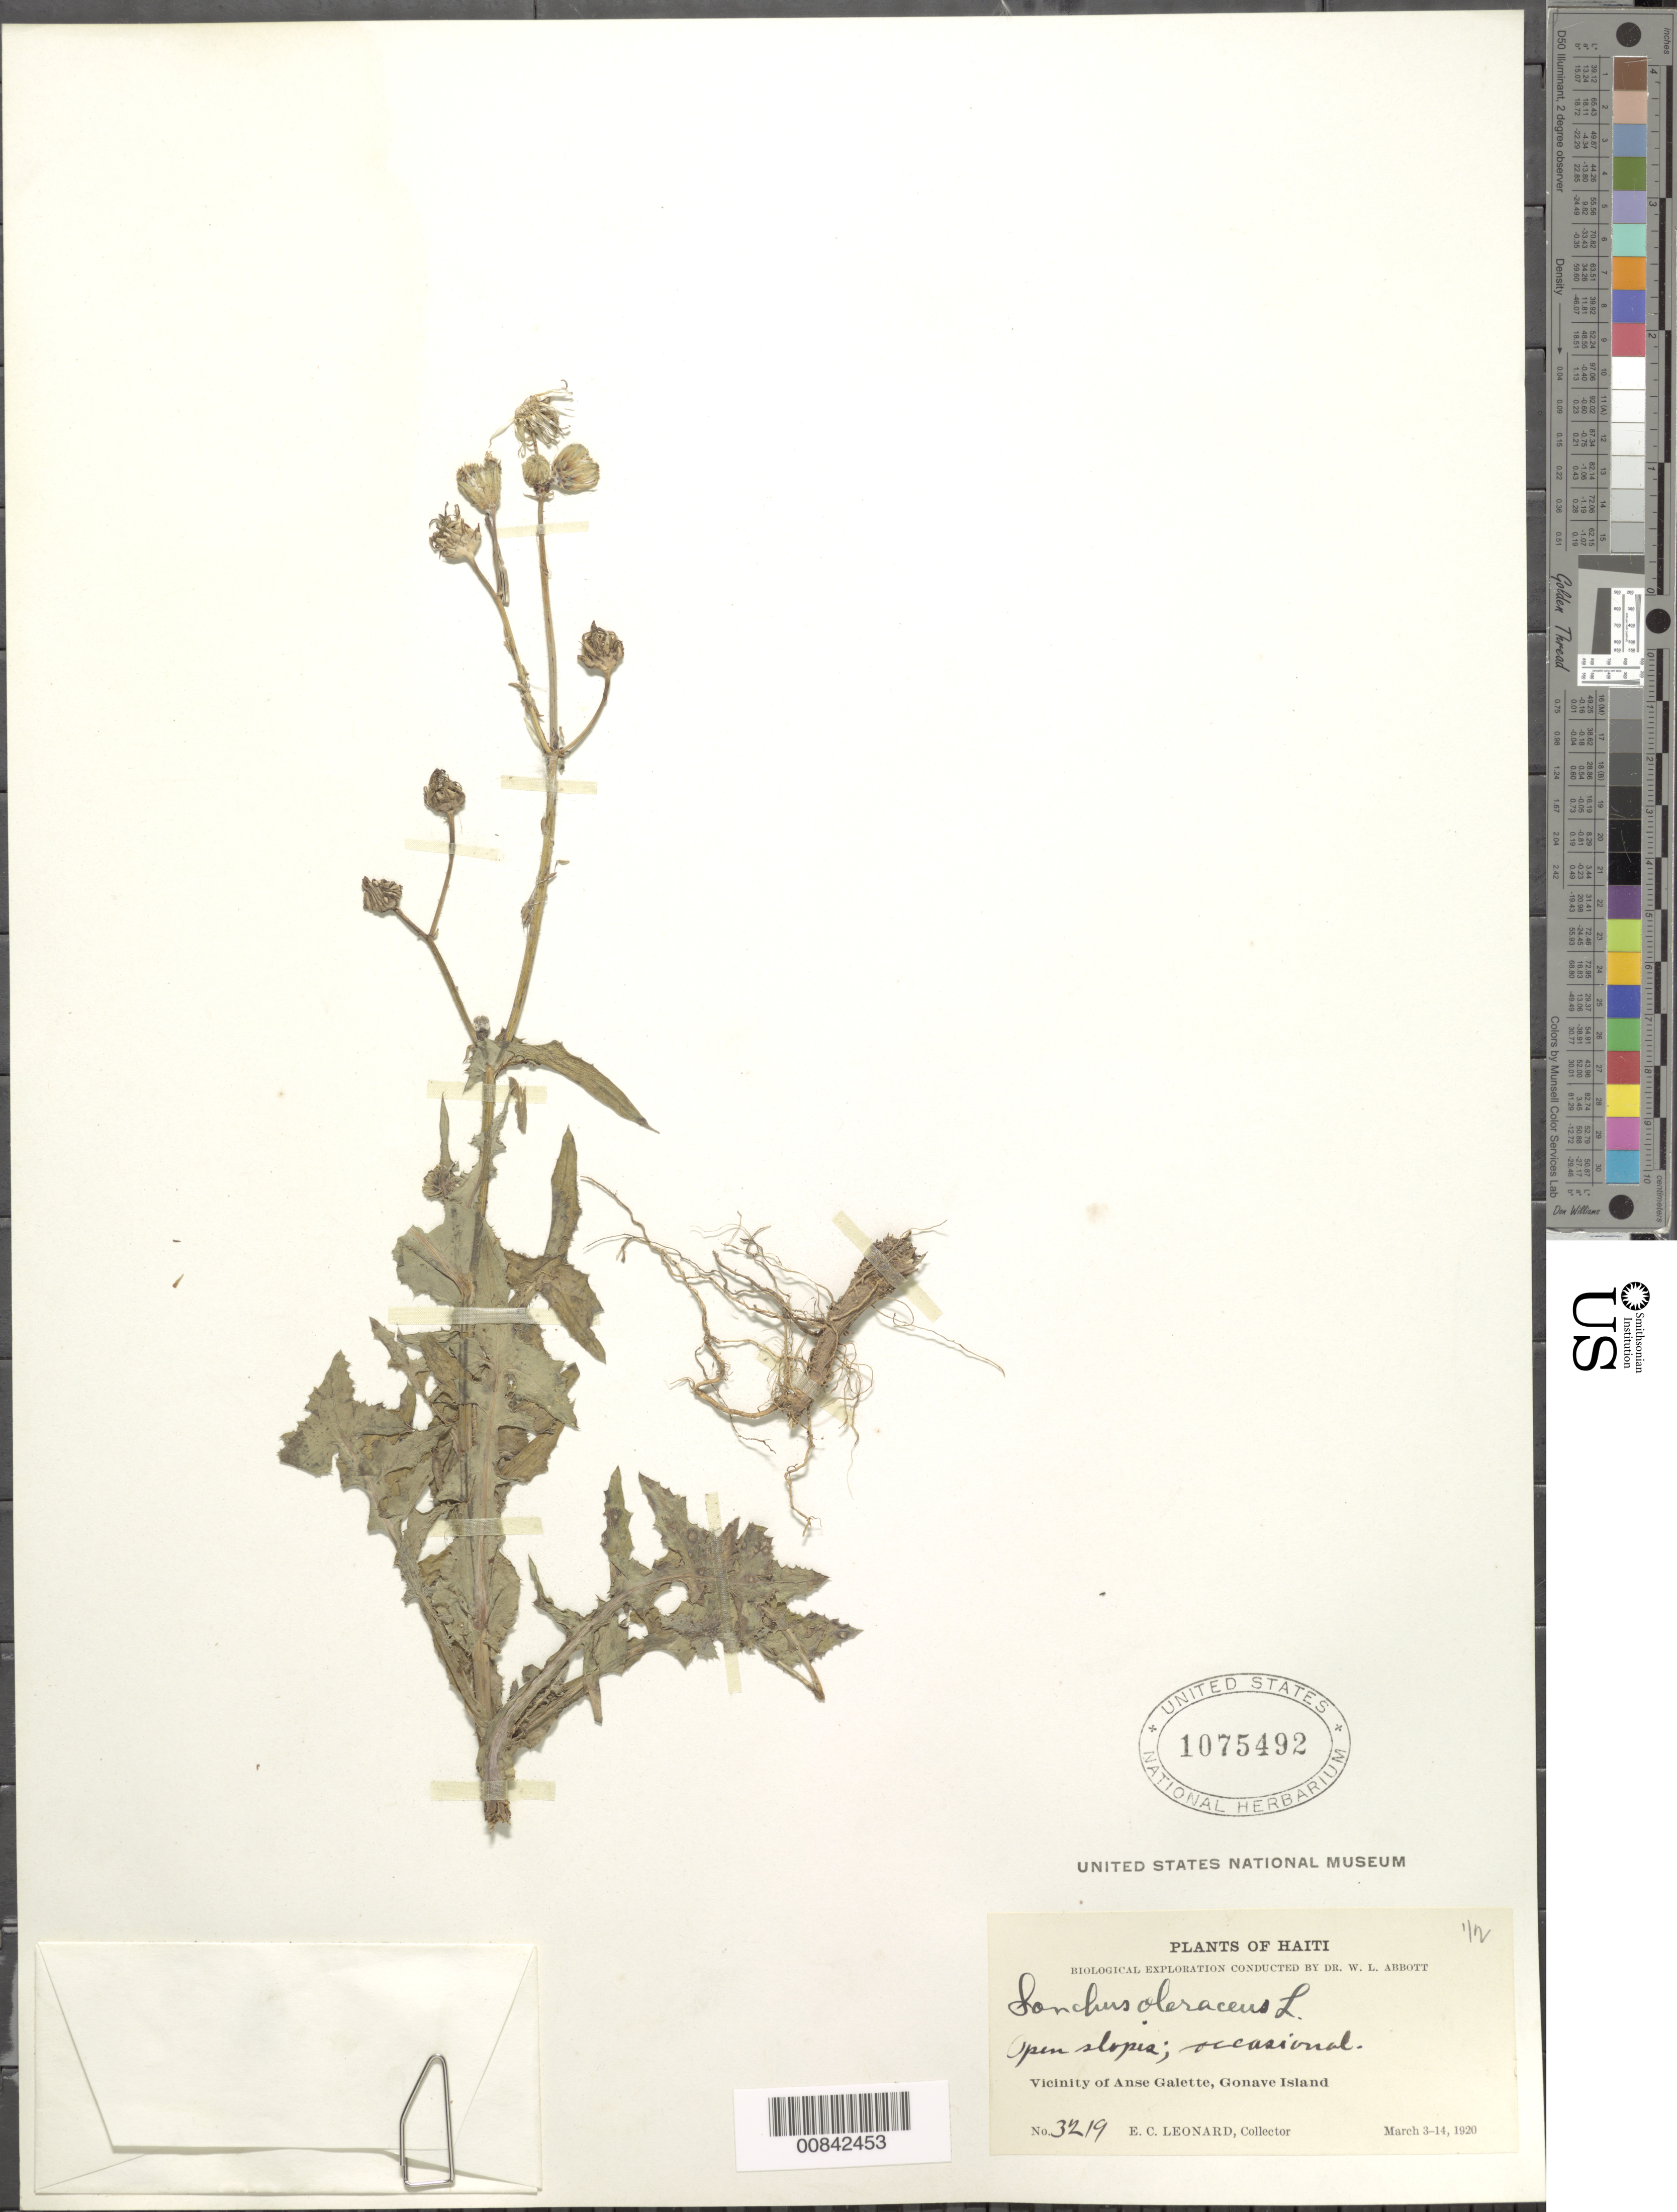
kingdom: Plantae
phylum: Tracheophyta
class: Magnoliopsida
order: Asterales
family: Asteraceae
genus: Sonchus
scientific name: Sonchus oleraceus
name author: L.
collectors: E. C. Leonard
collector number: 3219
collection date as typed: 03 Mar 1920 to 14 Mar 1920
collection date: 1920-03-03/1920-03-14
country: Haiti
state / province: Ouest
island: Île de la Gonâve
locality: Vicinity of Anse Galette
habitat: Open slopes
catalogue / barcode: US 1075492